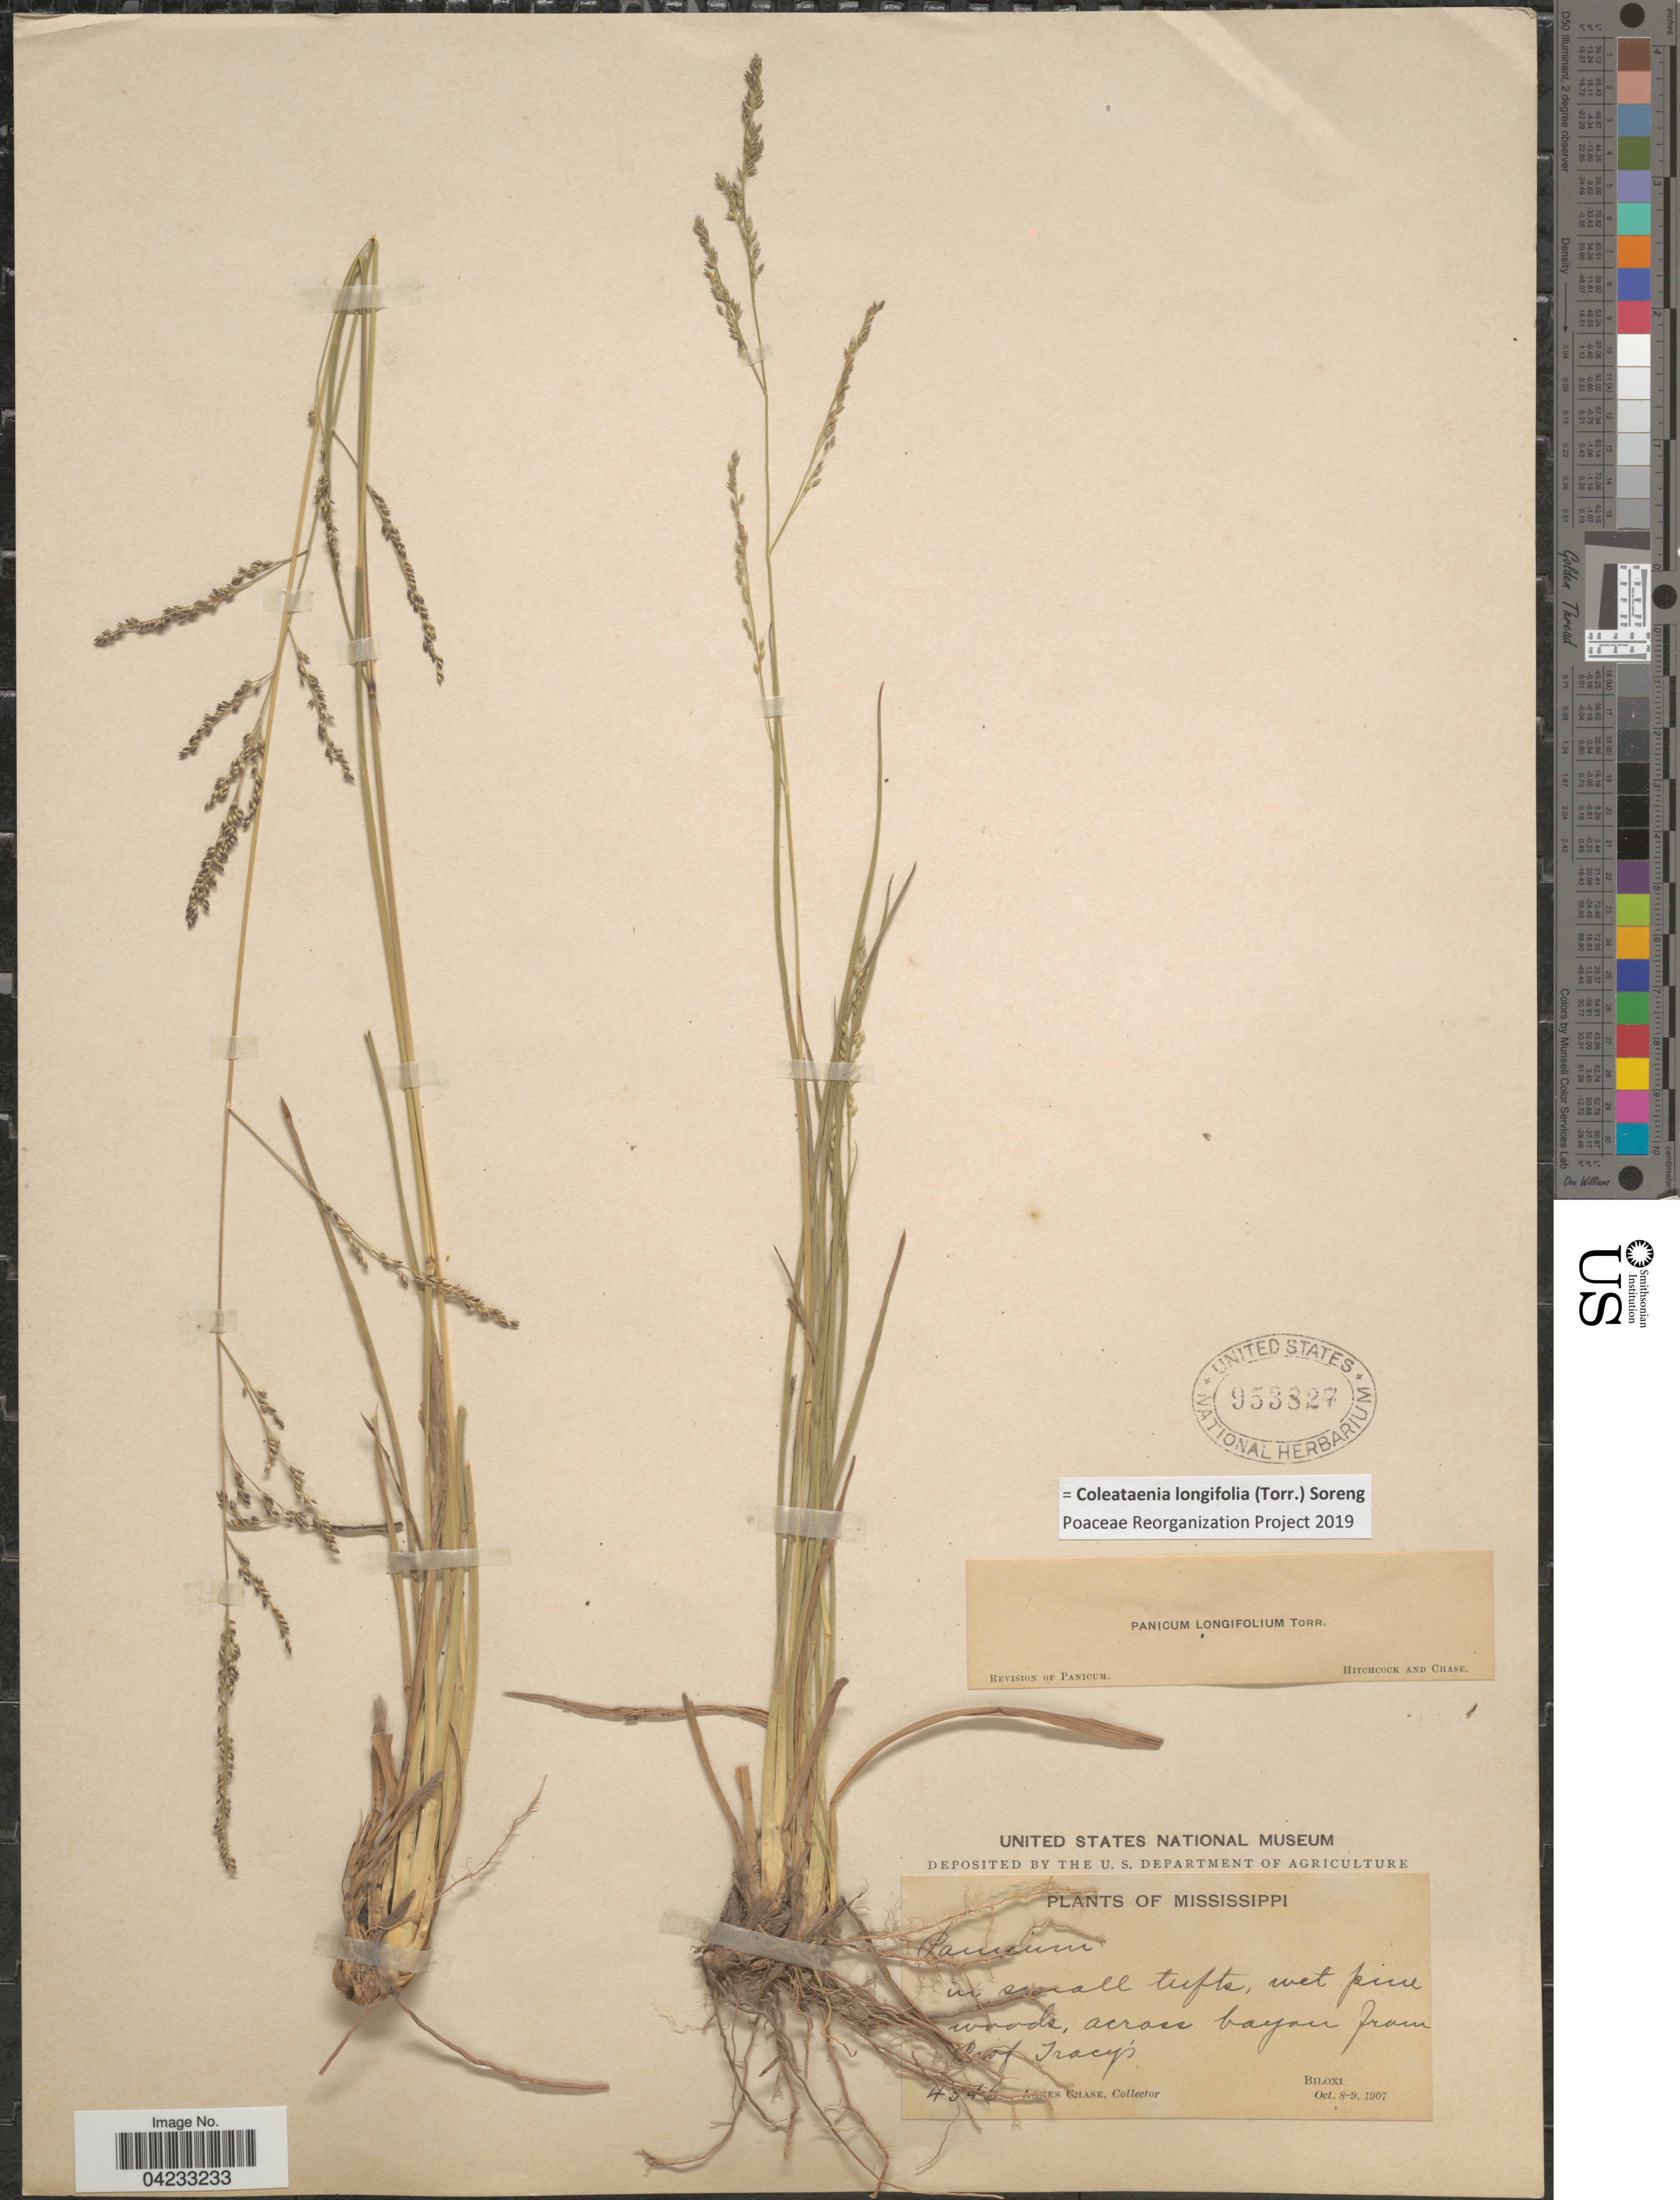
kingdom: Plantae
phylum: Tracheophyta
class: Liliopsida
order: Poales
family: Poaceae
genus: Coleataenia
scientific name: Coleataenia longifolia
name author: (Torr.) Soreng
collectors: A. Chase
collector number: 4546*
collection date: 1907-10-08/1907-10-09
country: United States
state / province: Mississippi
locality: Wet pine woods, across bayou from Prof Tracy's. Biloxi.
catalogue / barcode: US 953827